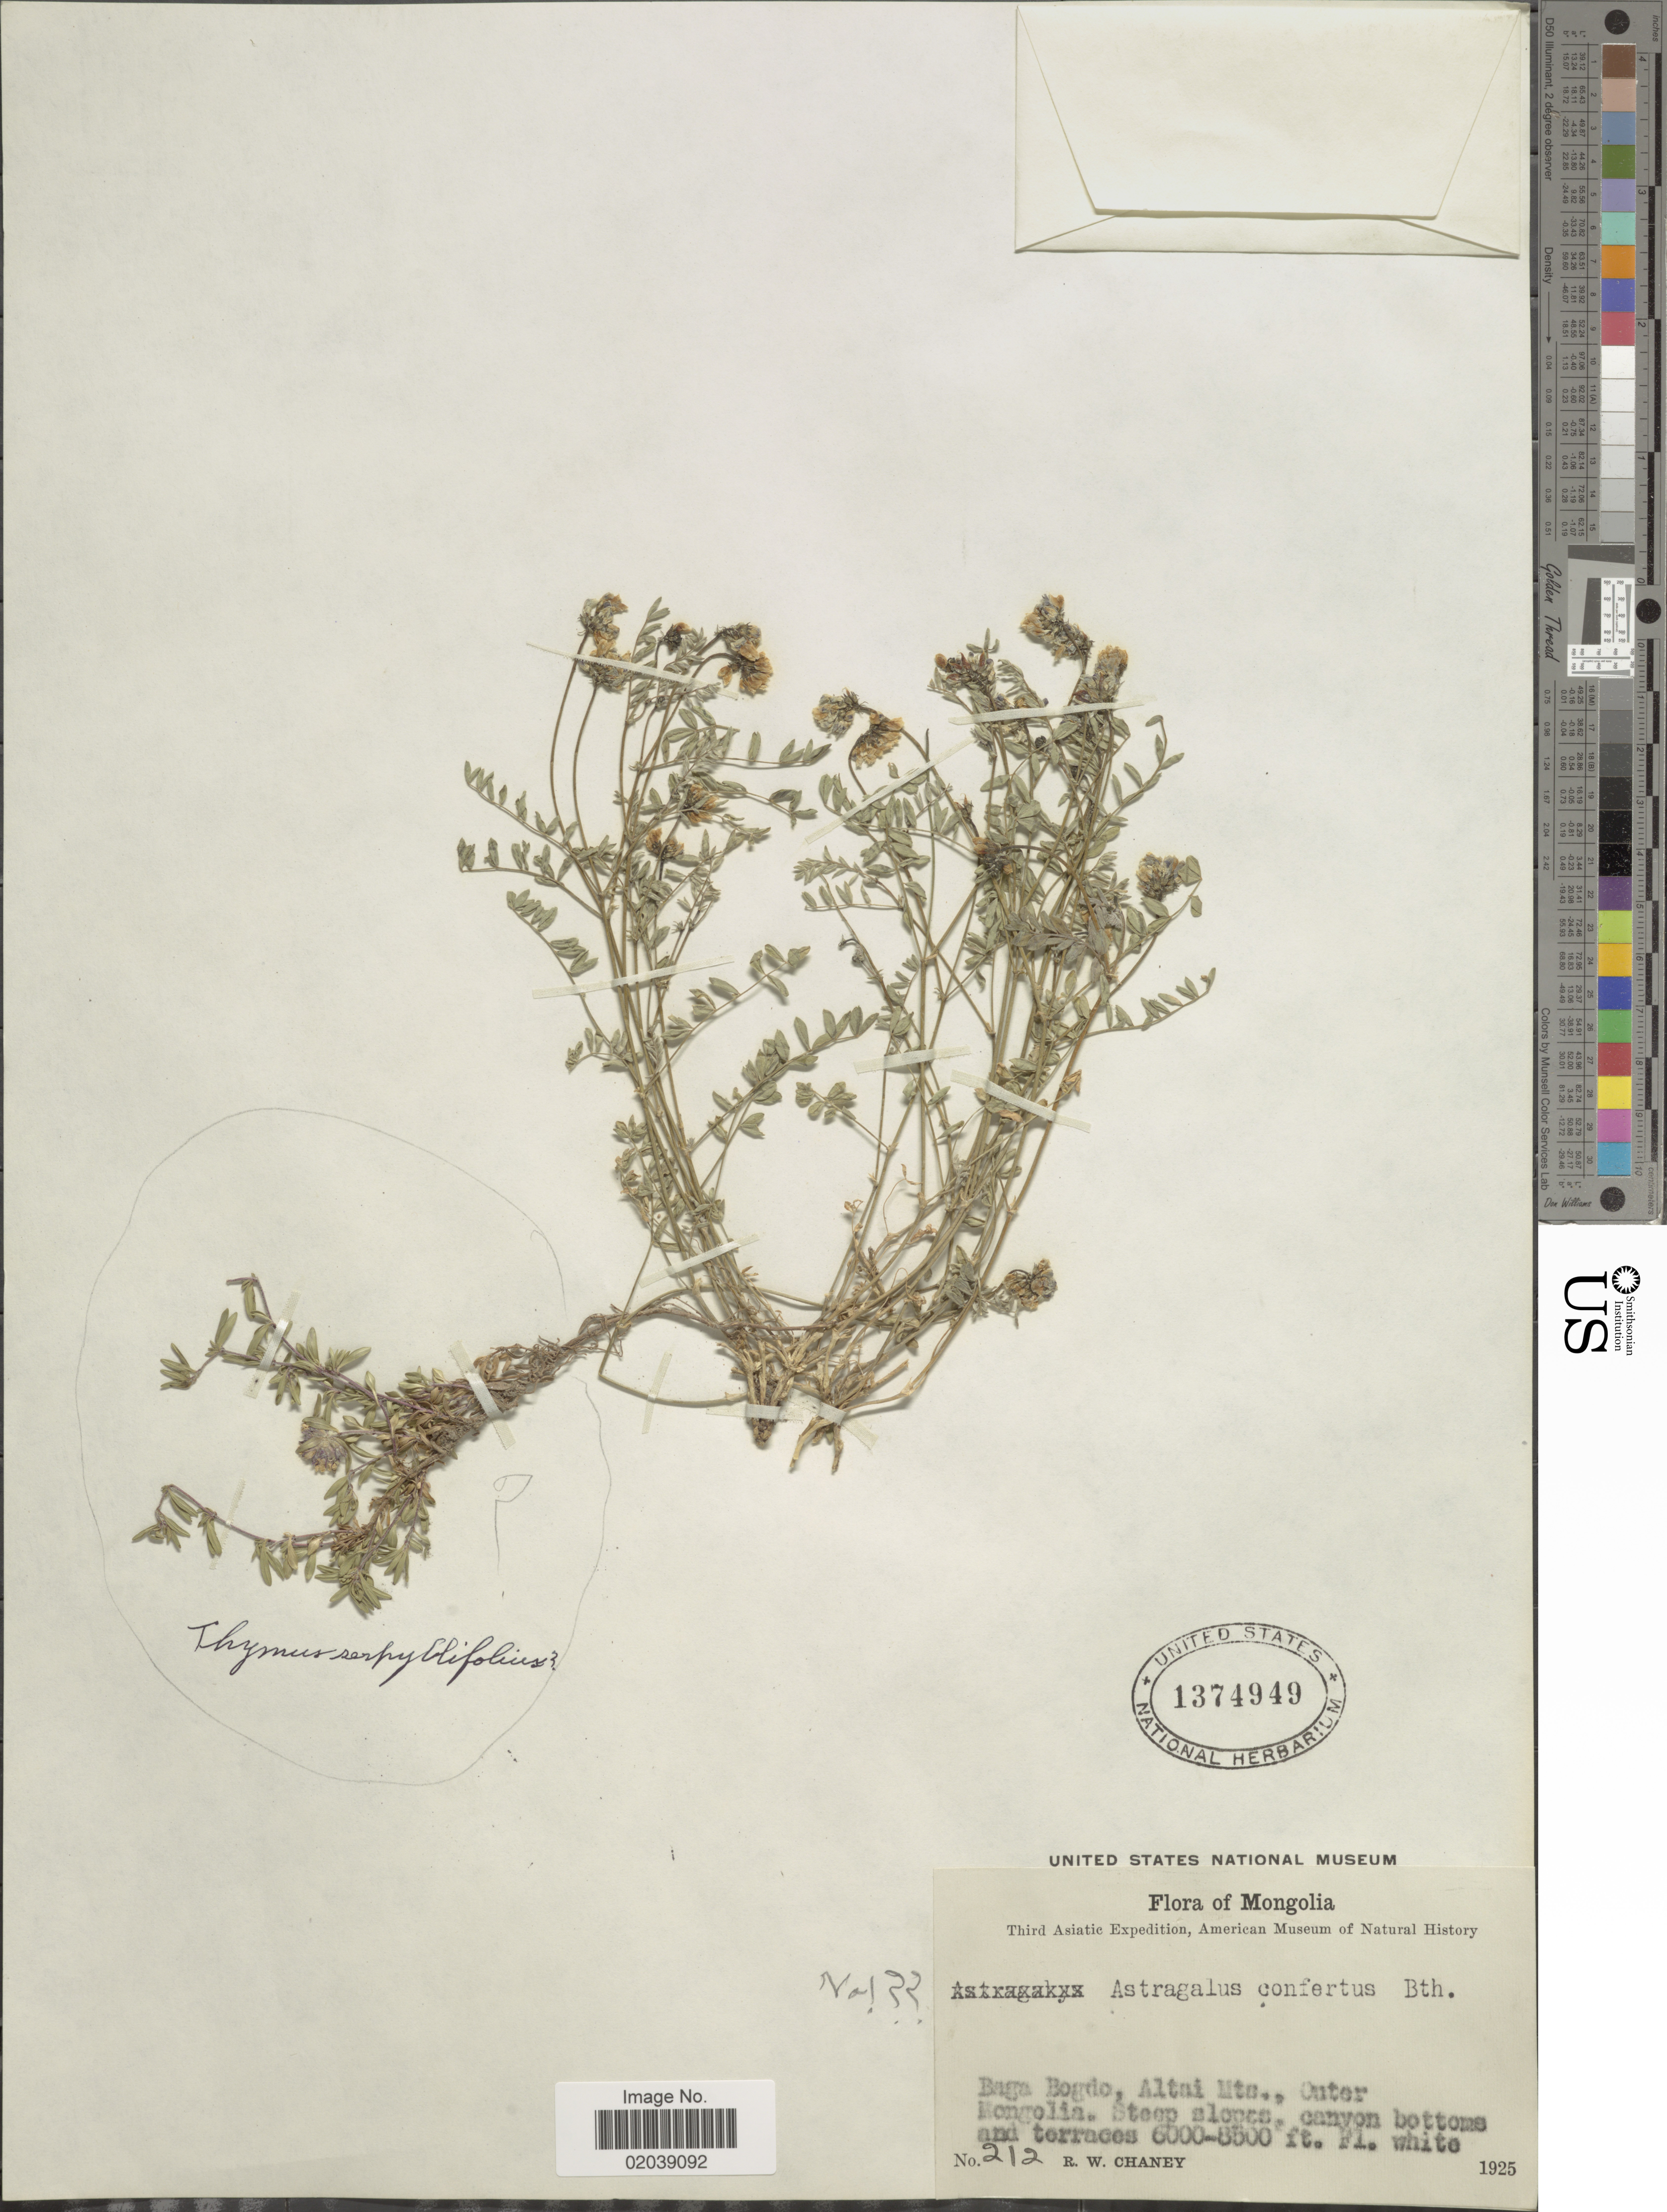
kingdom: Plantae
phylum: Tracheophyta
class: Magnoliopsida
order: Fabales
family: Fabaceae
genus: Astragalus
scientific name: Astragalus sp.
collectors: R. Chaney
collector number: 212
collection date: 1925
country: Mongolia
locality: Baga Bodgo, Altai Mts. Outer Mongolia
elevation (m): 1829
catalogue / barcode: US 1374949